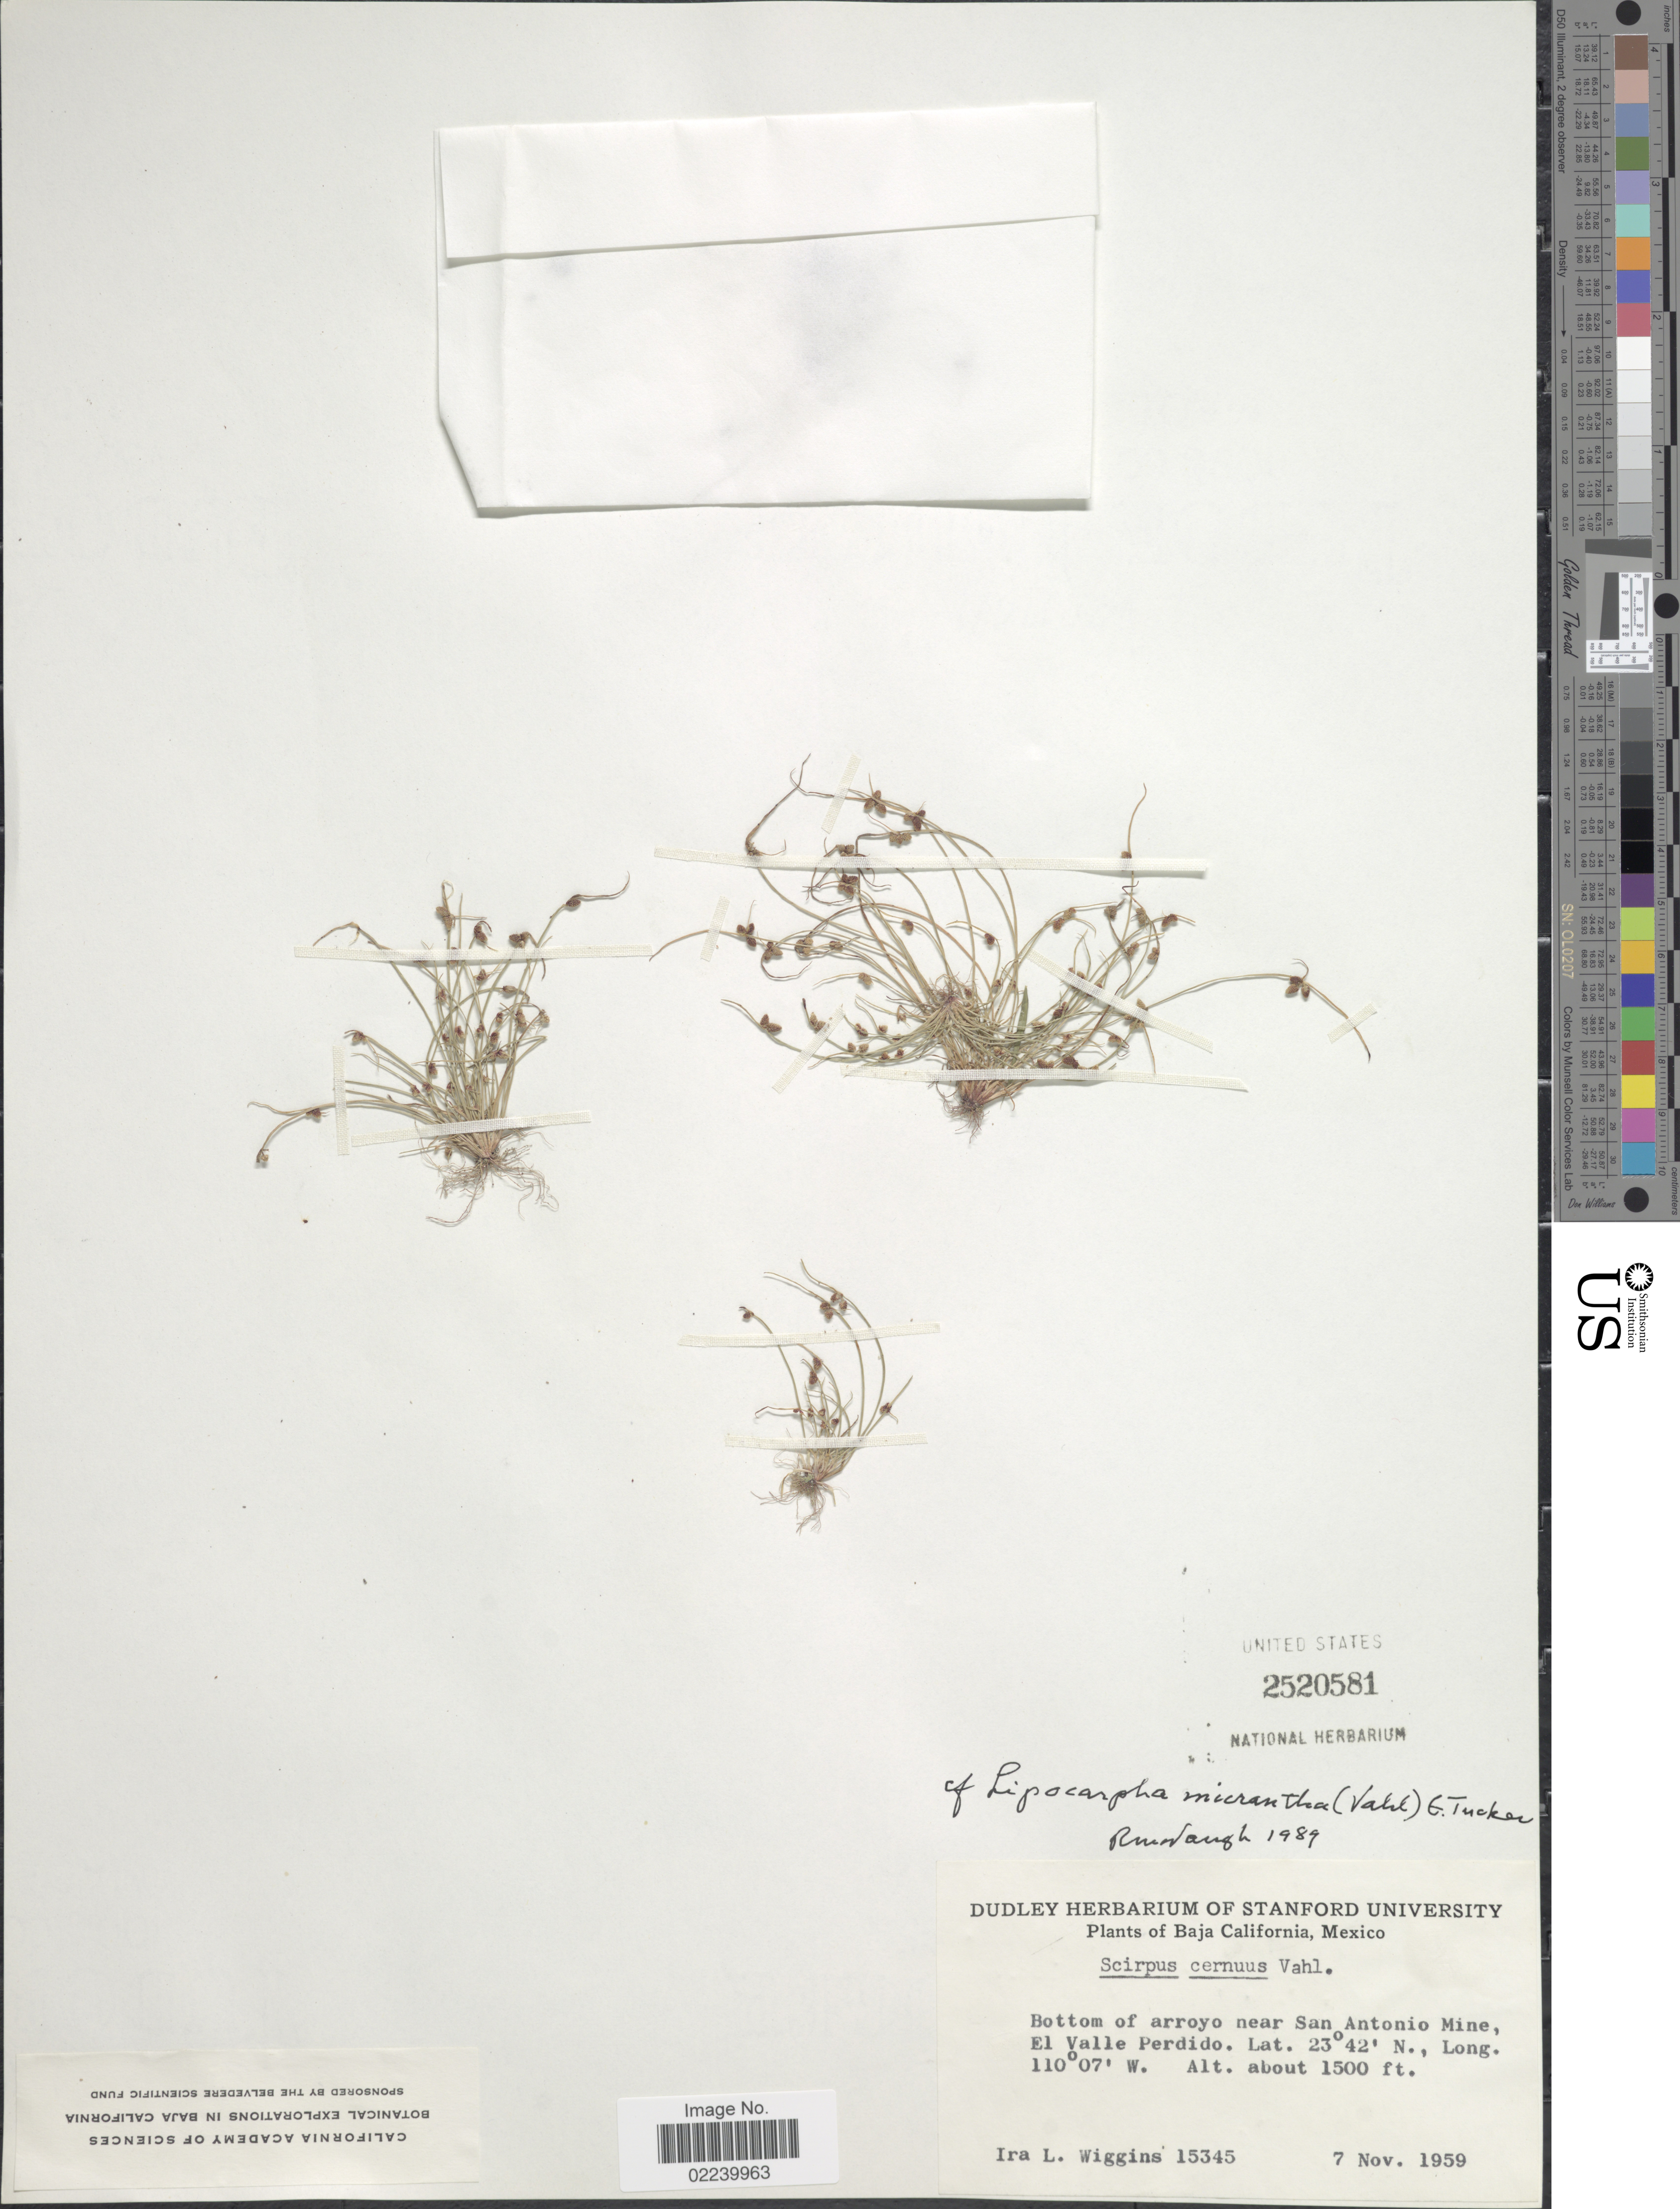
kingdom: Plantae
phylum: Tracheophyta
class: Liliopsida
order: Poales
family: Cyperaceae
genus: Cyperus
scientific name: Cyperus subsquarrosus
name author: (Muhl.) Bauters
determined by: Strong, M. T., (US), Smithsonian Institution - National Museum of Natural History (UNITED STATES)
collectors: I. L. Wiggins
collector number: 15345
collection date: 1959-11-07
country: Mexico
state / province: Baja California Sur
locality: Bottom of arroyo near San Antonio Mine, El Valle Perdido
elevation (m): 457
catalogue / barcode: US 2520581